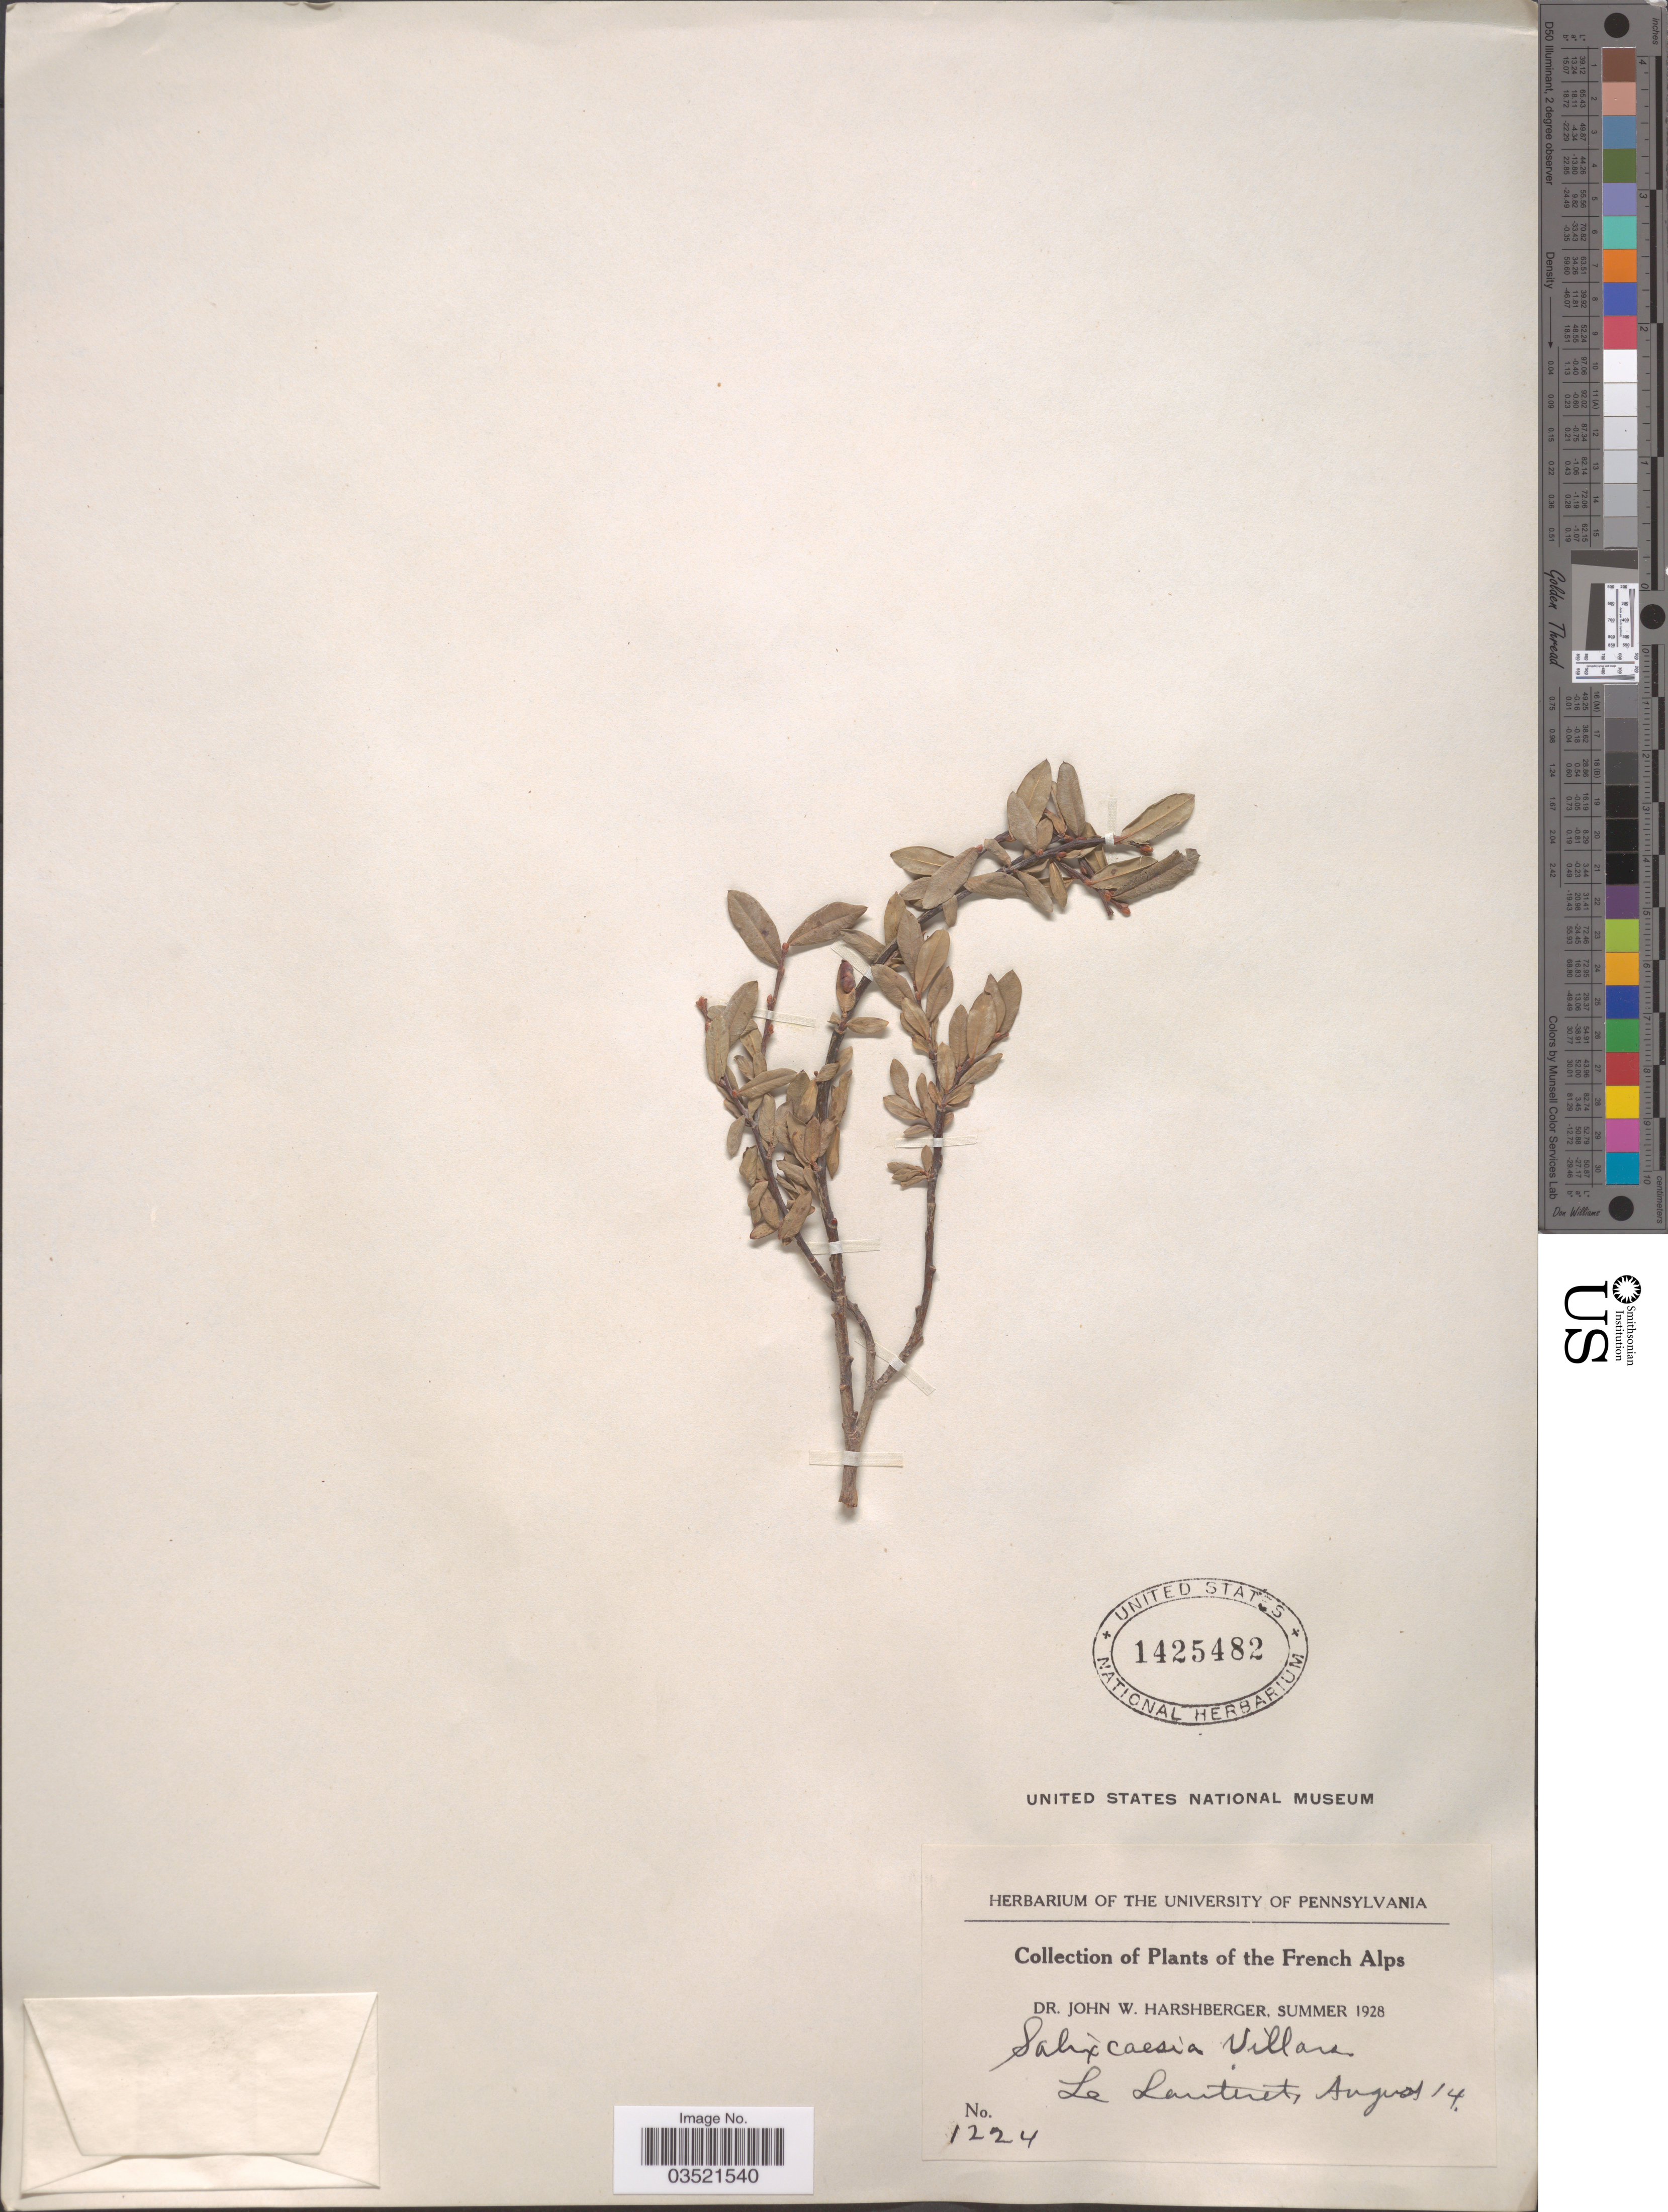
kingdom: Plantae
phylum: Tracheophyta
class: Magnoliopsida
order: Malpighiales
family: Salicaceae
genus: Salix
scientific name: Salix caesia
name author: Vill.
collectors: J. W. Harshberger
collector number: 1224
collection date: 1928-08-14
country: France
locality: The French Alps. Le Lauteret.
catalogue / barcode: US 1425482